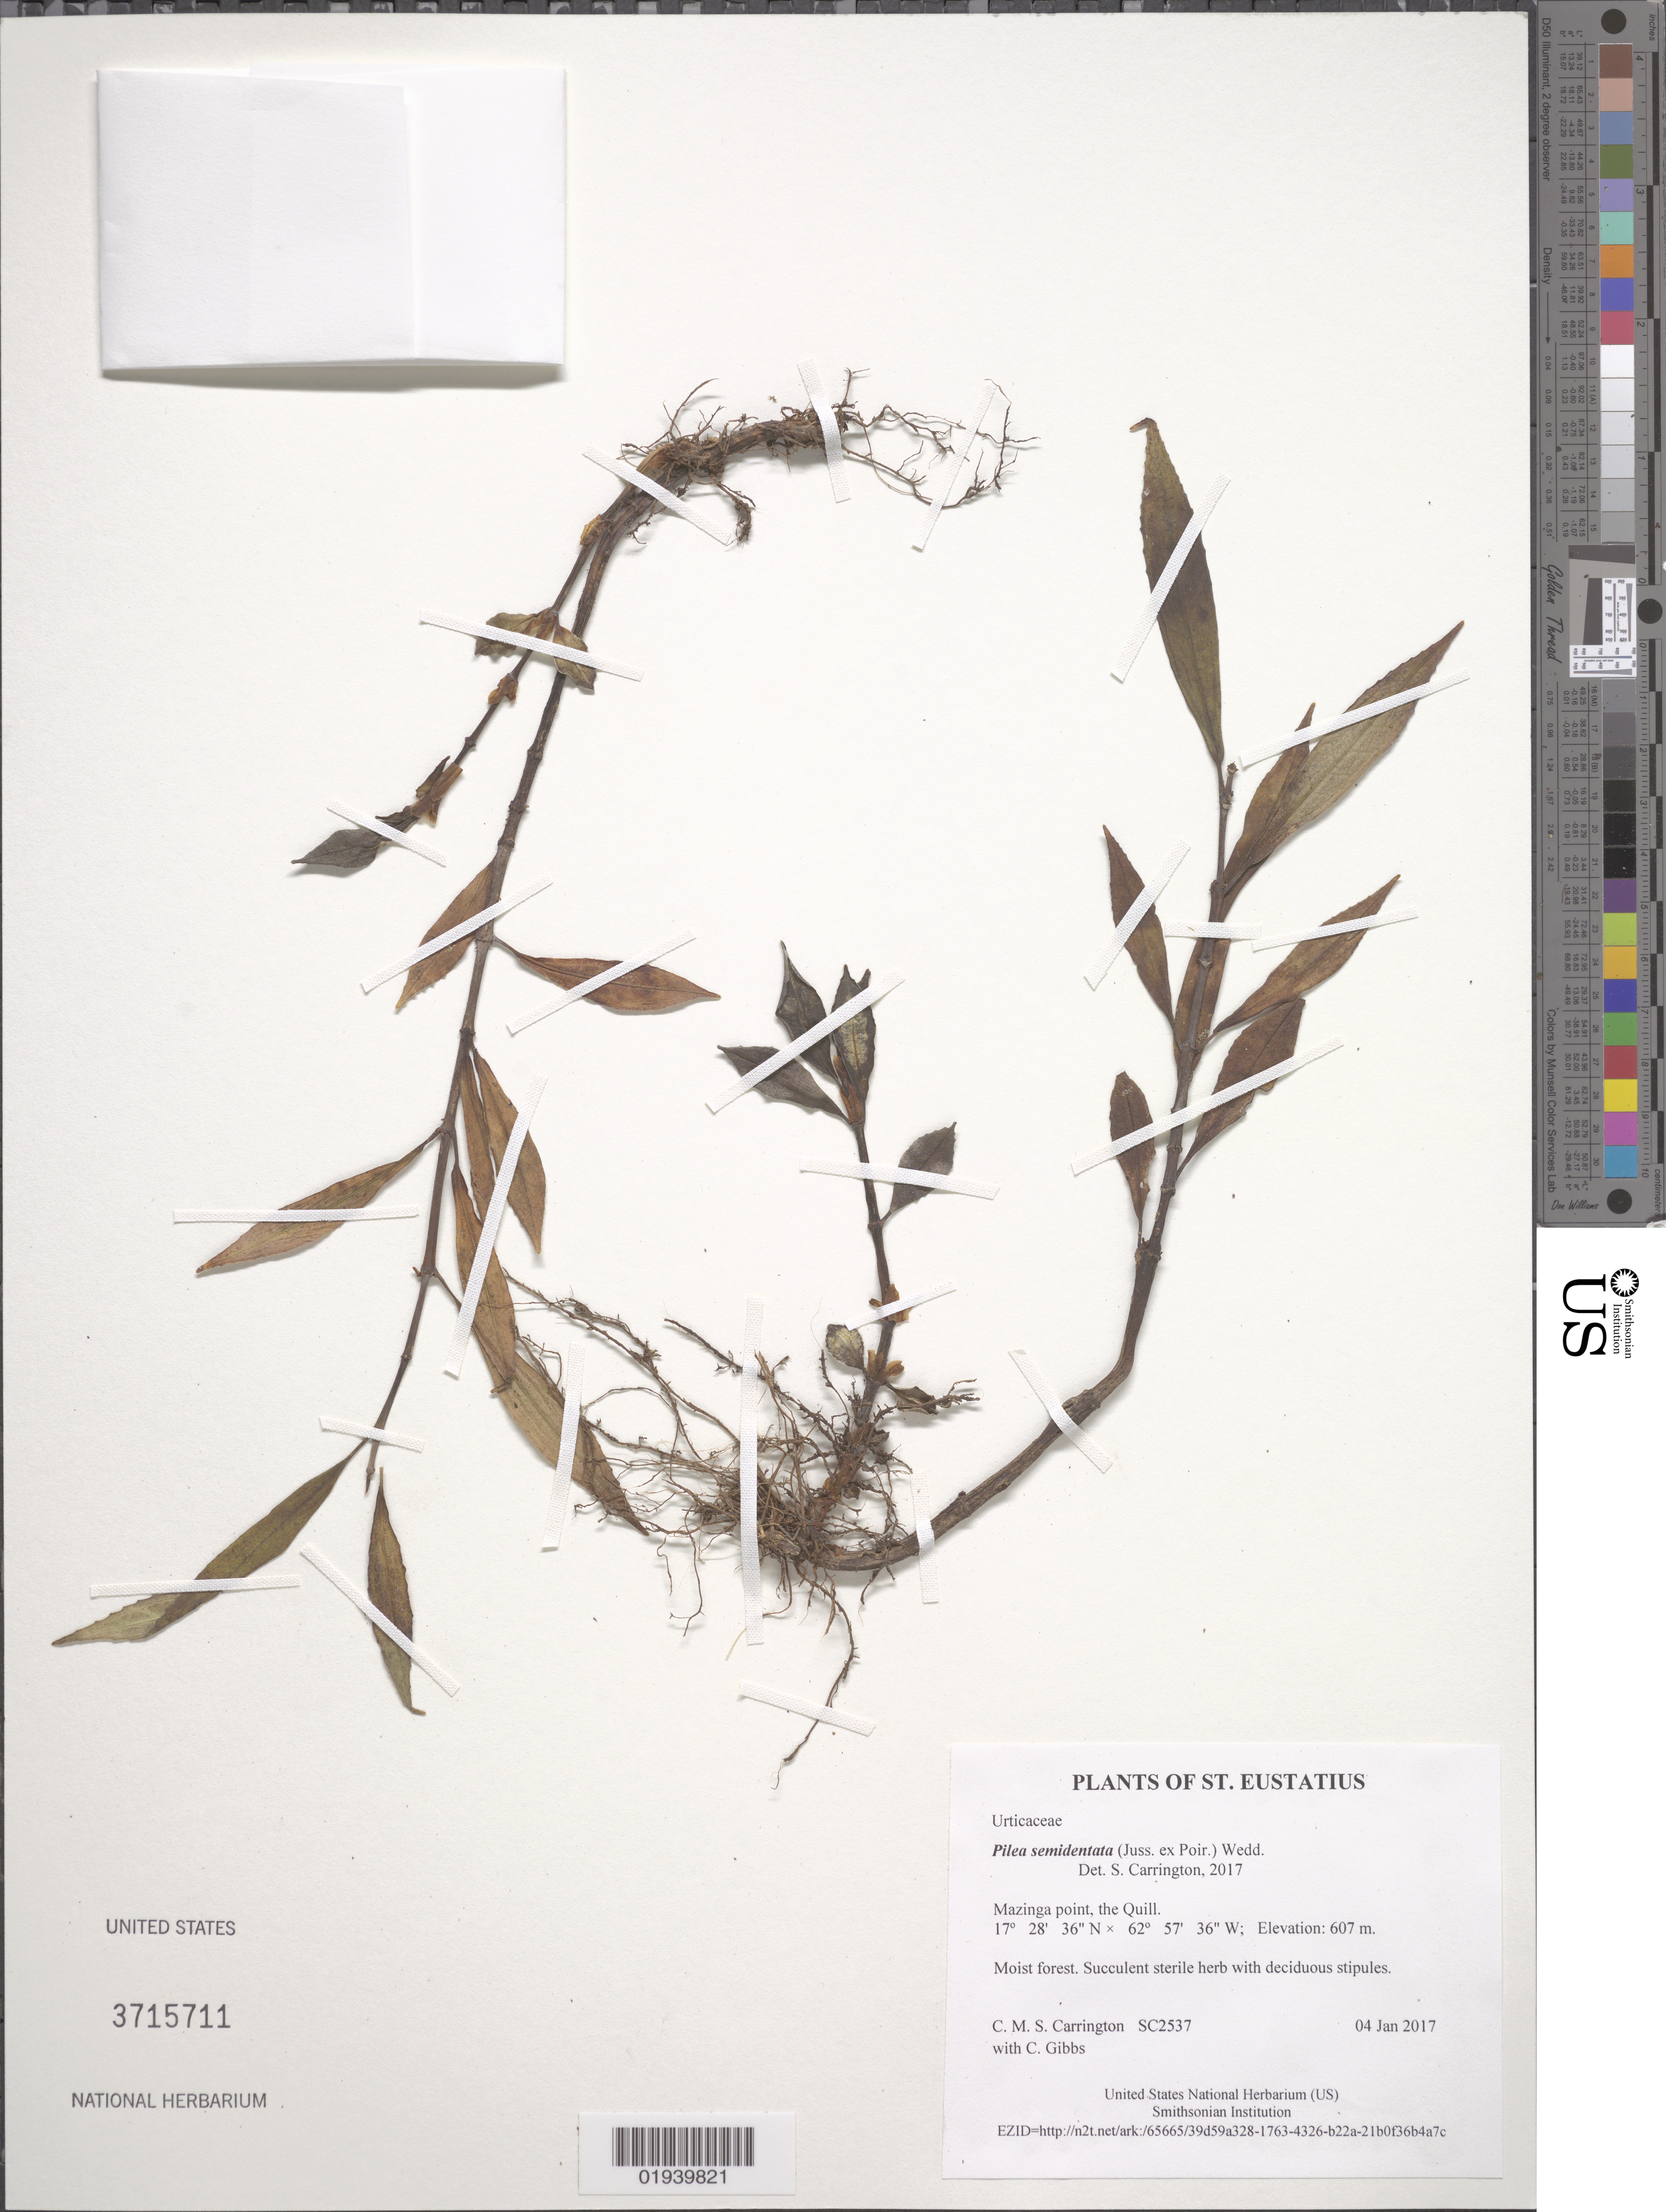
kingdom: Plantae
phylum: Tracheophyta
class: Magnoliopsida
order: Rosales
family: Urticaceae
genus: Pilea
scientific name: Pilea semidentata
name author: (Juss. ex Poir.) Wedd.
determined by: Carrington, C. M. S.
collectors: C. M. S. Carrington & C. Gibbs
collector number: SC2537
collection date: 2017-01-04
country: Netherlands Antilles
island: St. Eustatius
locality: Mazinga point, the Quill.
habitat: Moist forest.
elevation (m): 607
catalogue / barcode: US 3715711